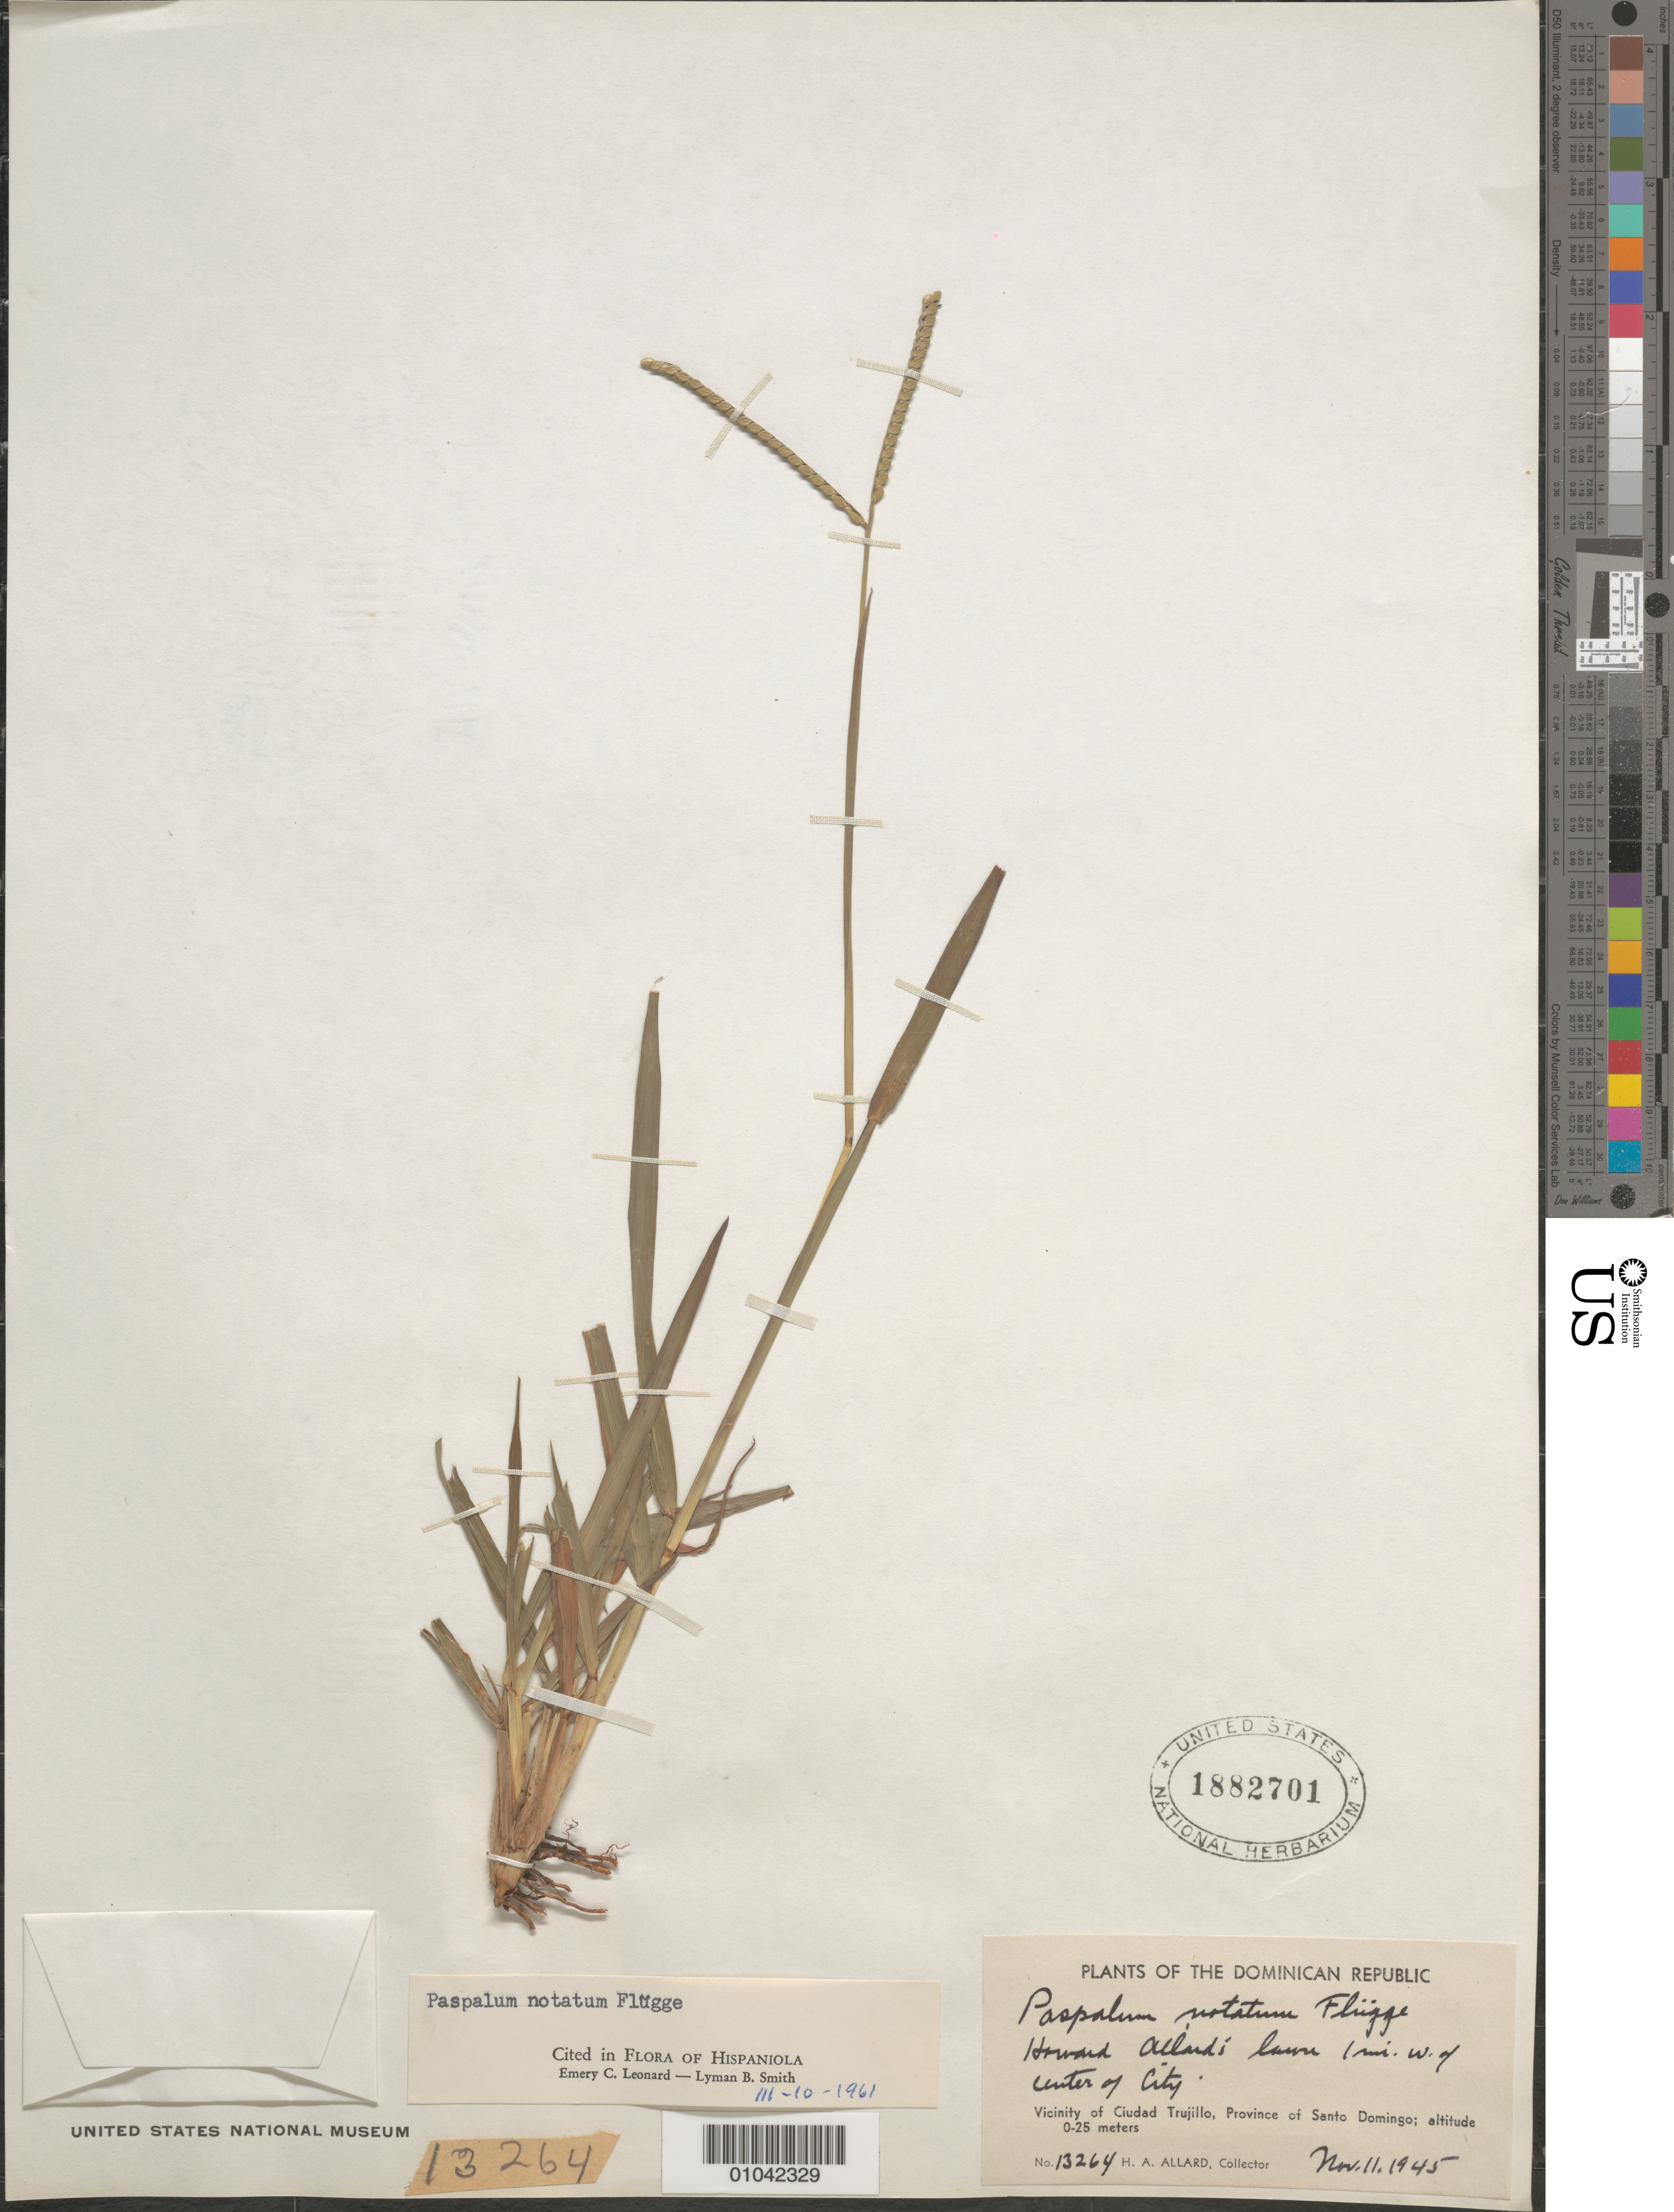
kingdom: Plantae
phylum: Tracheophyta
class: Liliopsida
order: Poales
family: Poaceae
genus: Paspalum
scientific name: Paspalum notatum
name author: Flüggé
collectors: H. A. Allard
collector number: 13264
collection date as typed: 11 Nov 1945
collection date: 1945-11-11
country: Dominican Republic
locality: Vicinity of Ciudad Trujillo, Santo Domingo, Howard Allard's lawn 1 mile W of center of city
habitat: on lawn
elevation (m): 0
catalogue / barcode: US 1882701